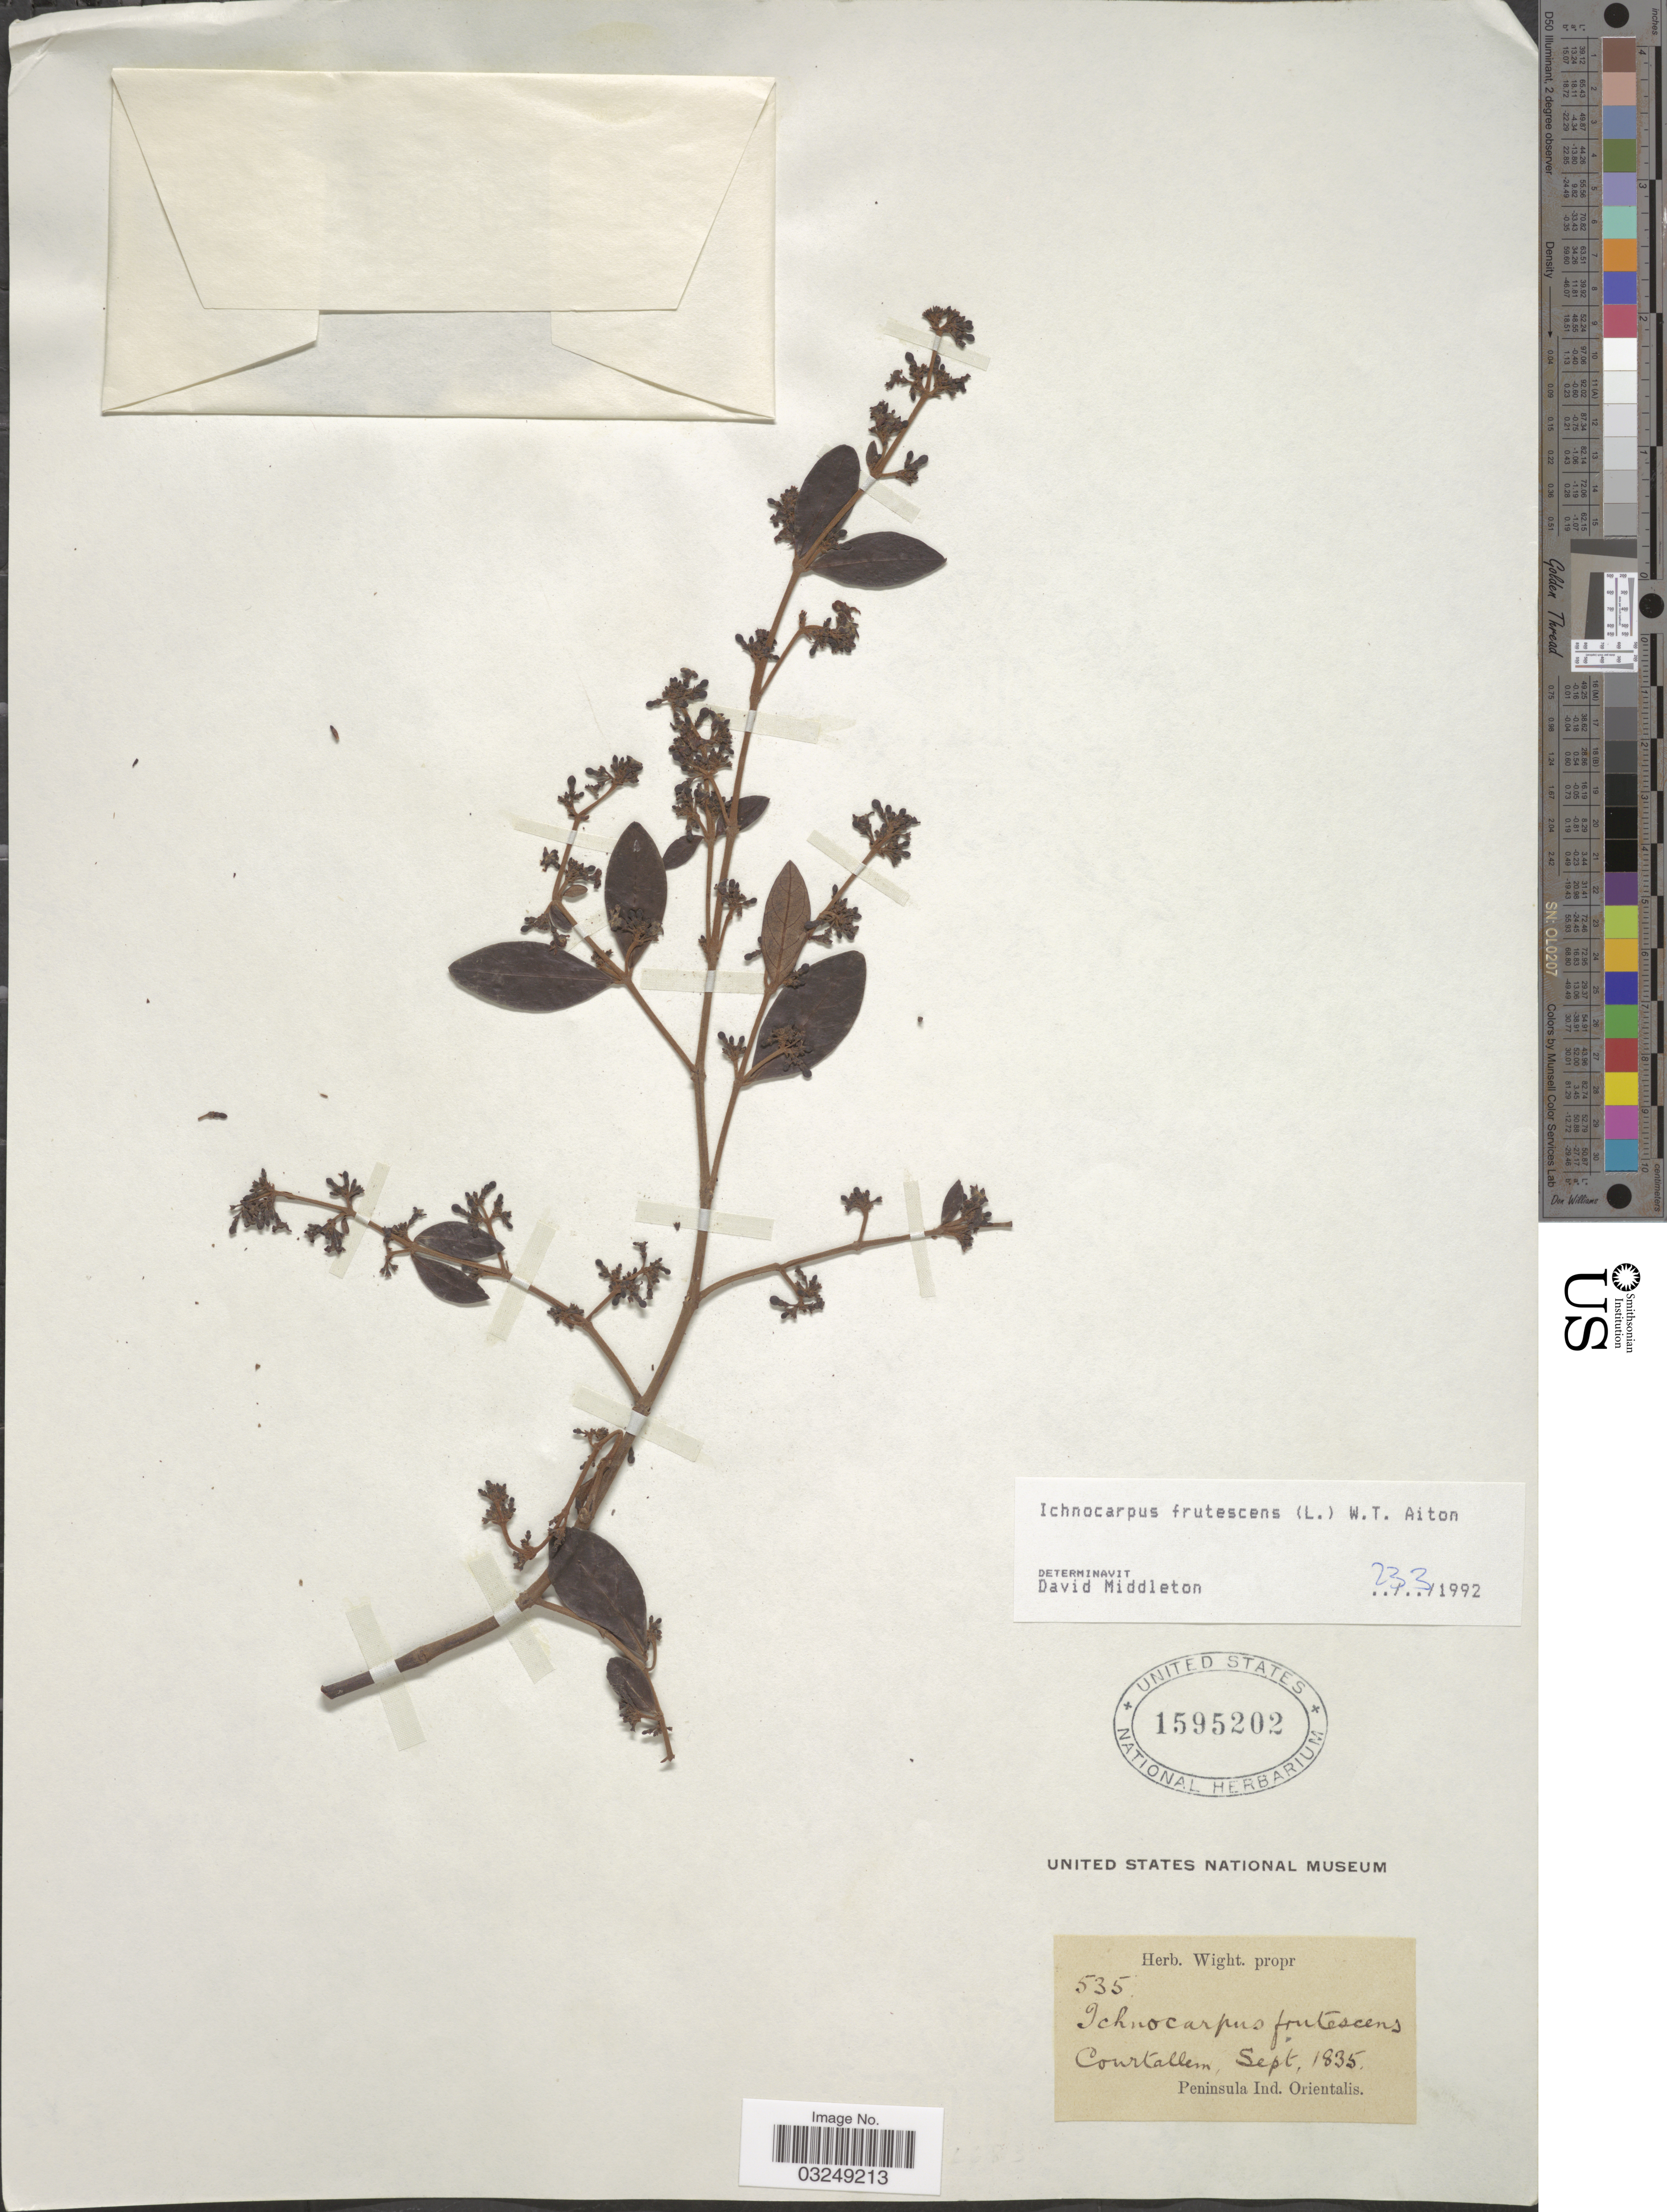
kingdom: Plantae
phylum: Tracheophyta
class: Magnoliopsida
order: Gentianales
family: Apocynaceae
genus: Ichnocarpus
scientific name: Ichnocarpus frutescens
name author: (L.) W.T. Aiton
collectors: ex Herb. Wight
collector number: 535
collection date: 1835-09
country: India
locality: Courtallem. Peninsula Ind. Orientalis.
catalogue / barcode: US 1595202